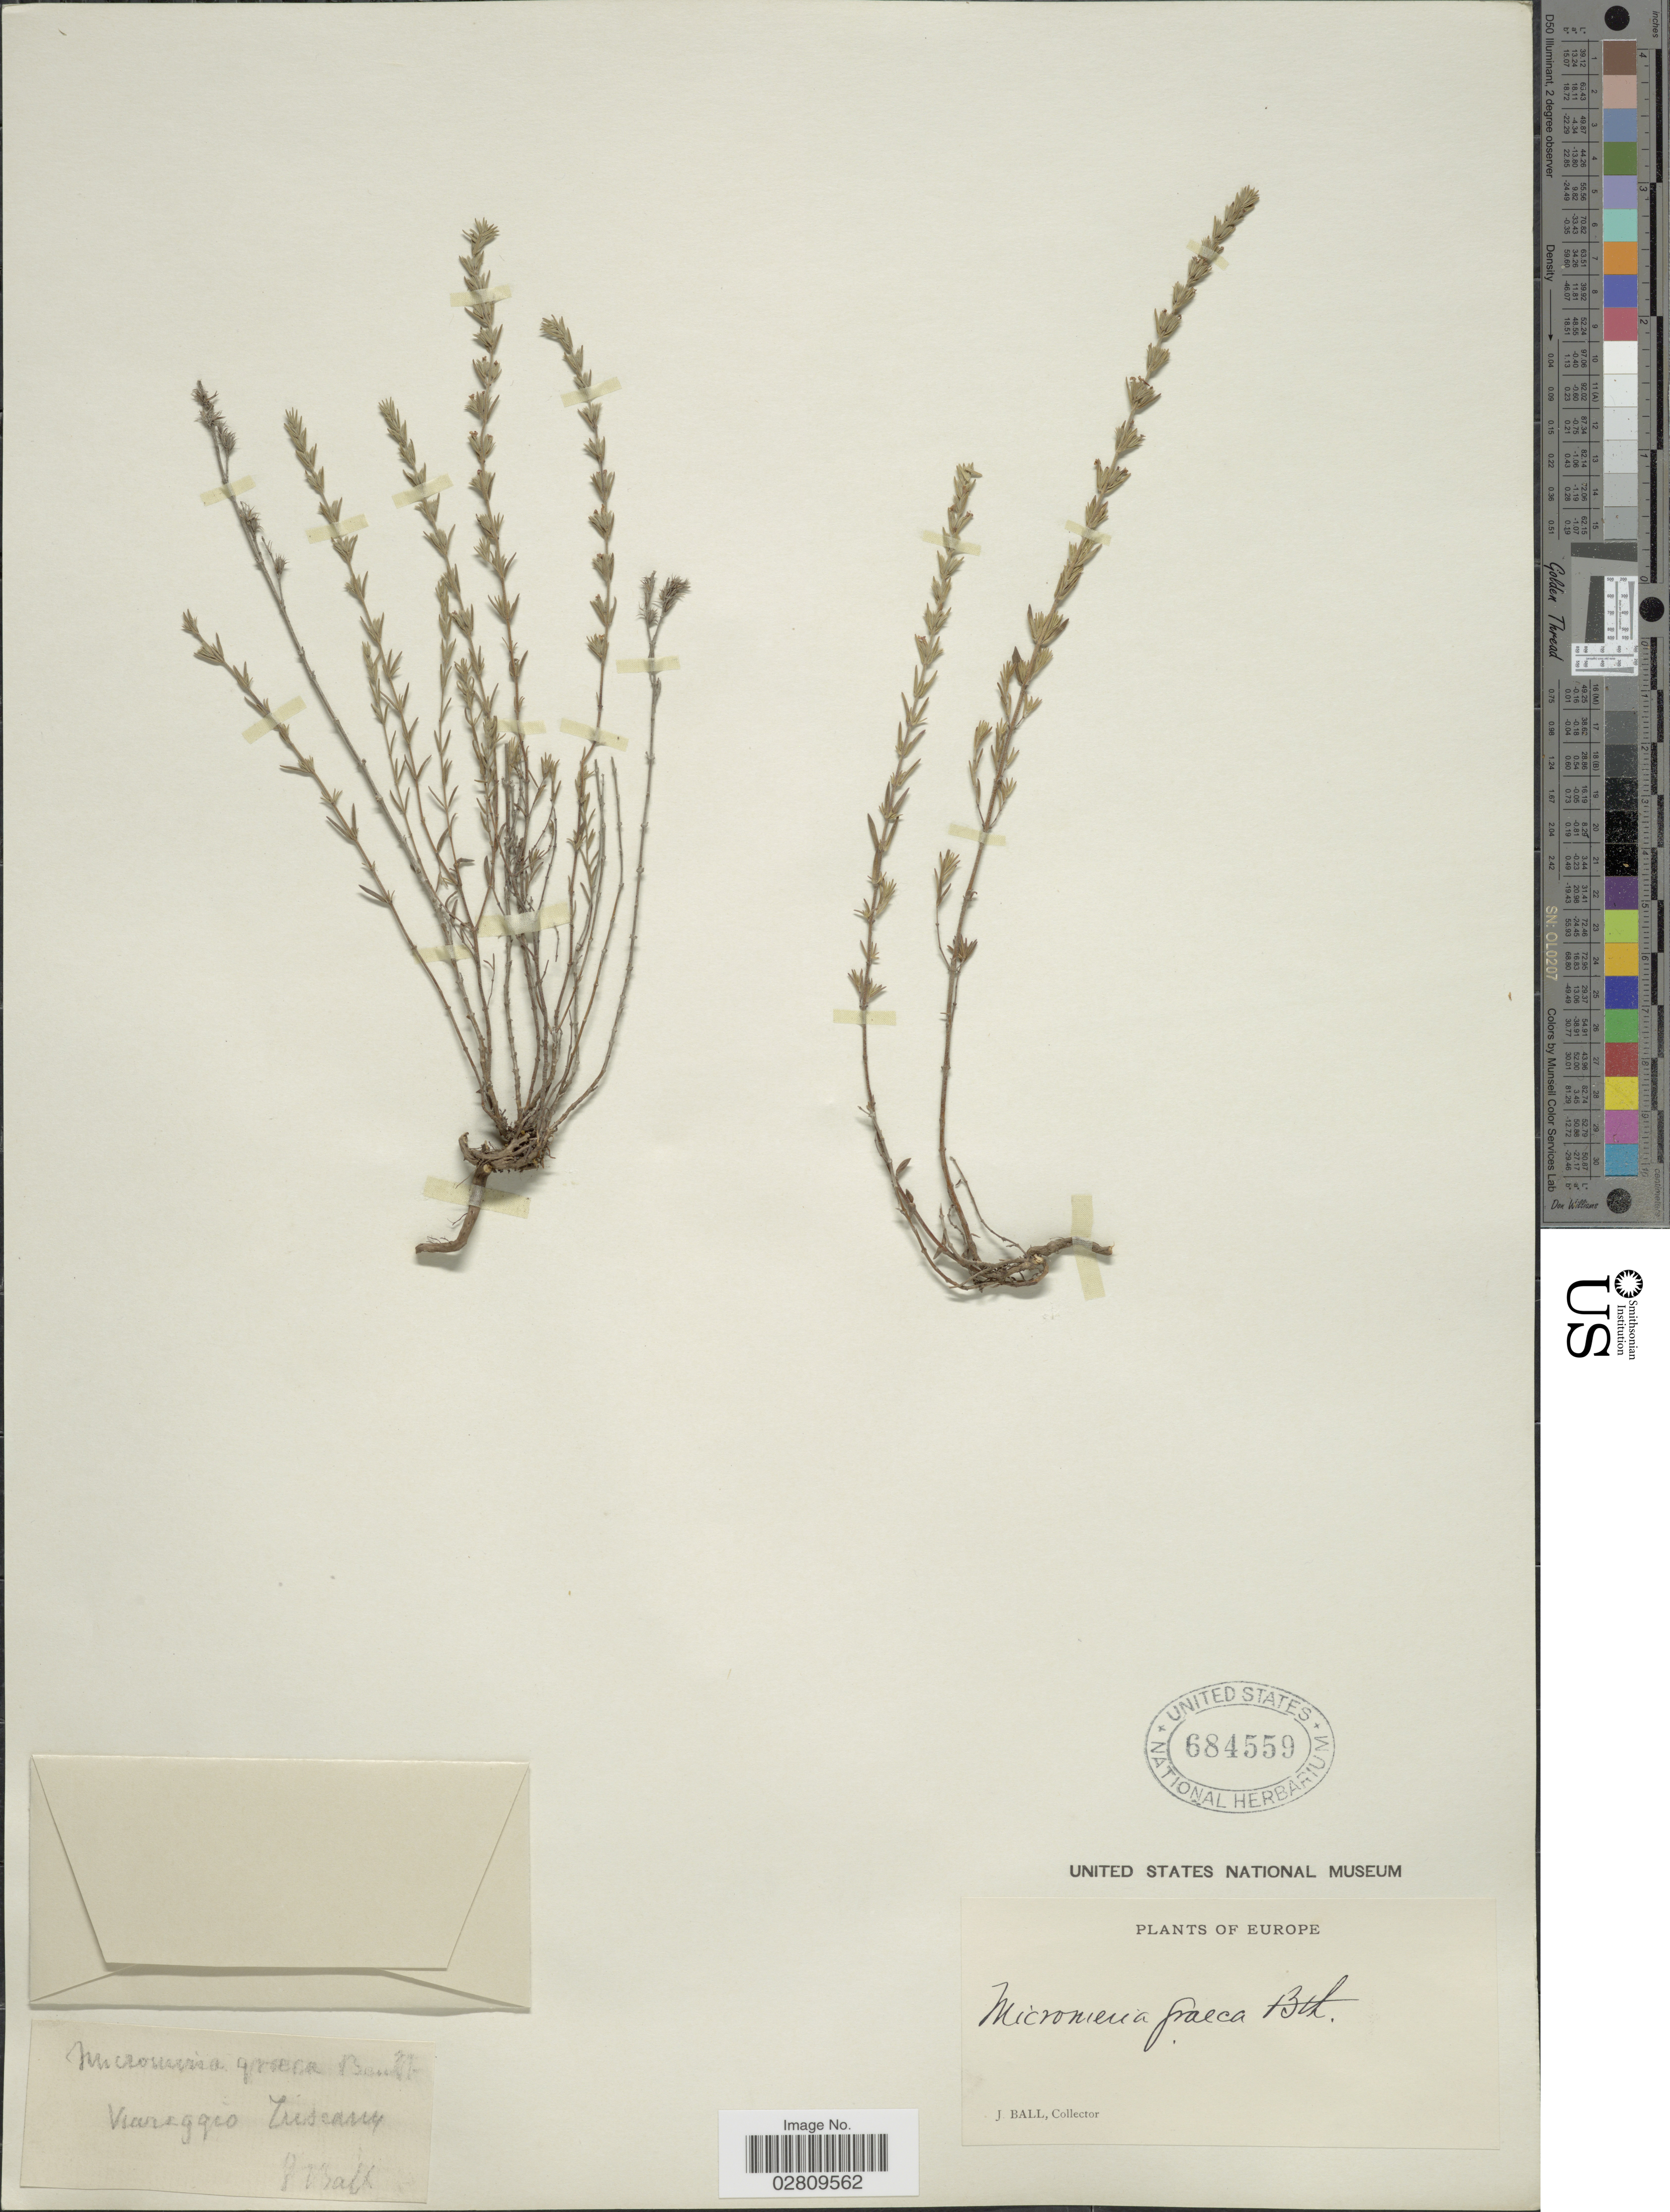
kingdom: Plantae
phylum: Tracheophyta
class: Magnoliopsida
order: Lamiales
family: Lamiaceae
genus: Micromeria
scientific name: Micromeria graeca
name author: Benth. ex Rchb.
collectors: J. Ball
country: Italy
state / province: Tuscany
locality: Viareggio.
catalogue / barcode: US 684559